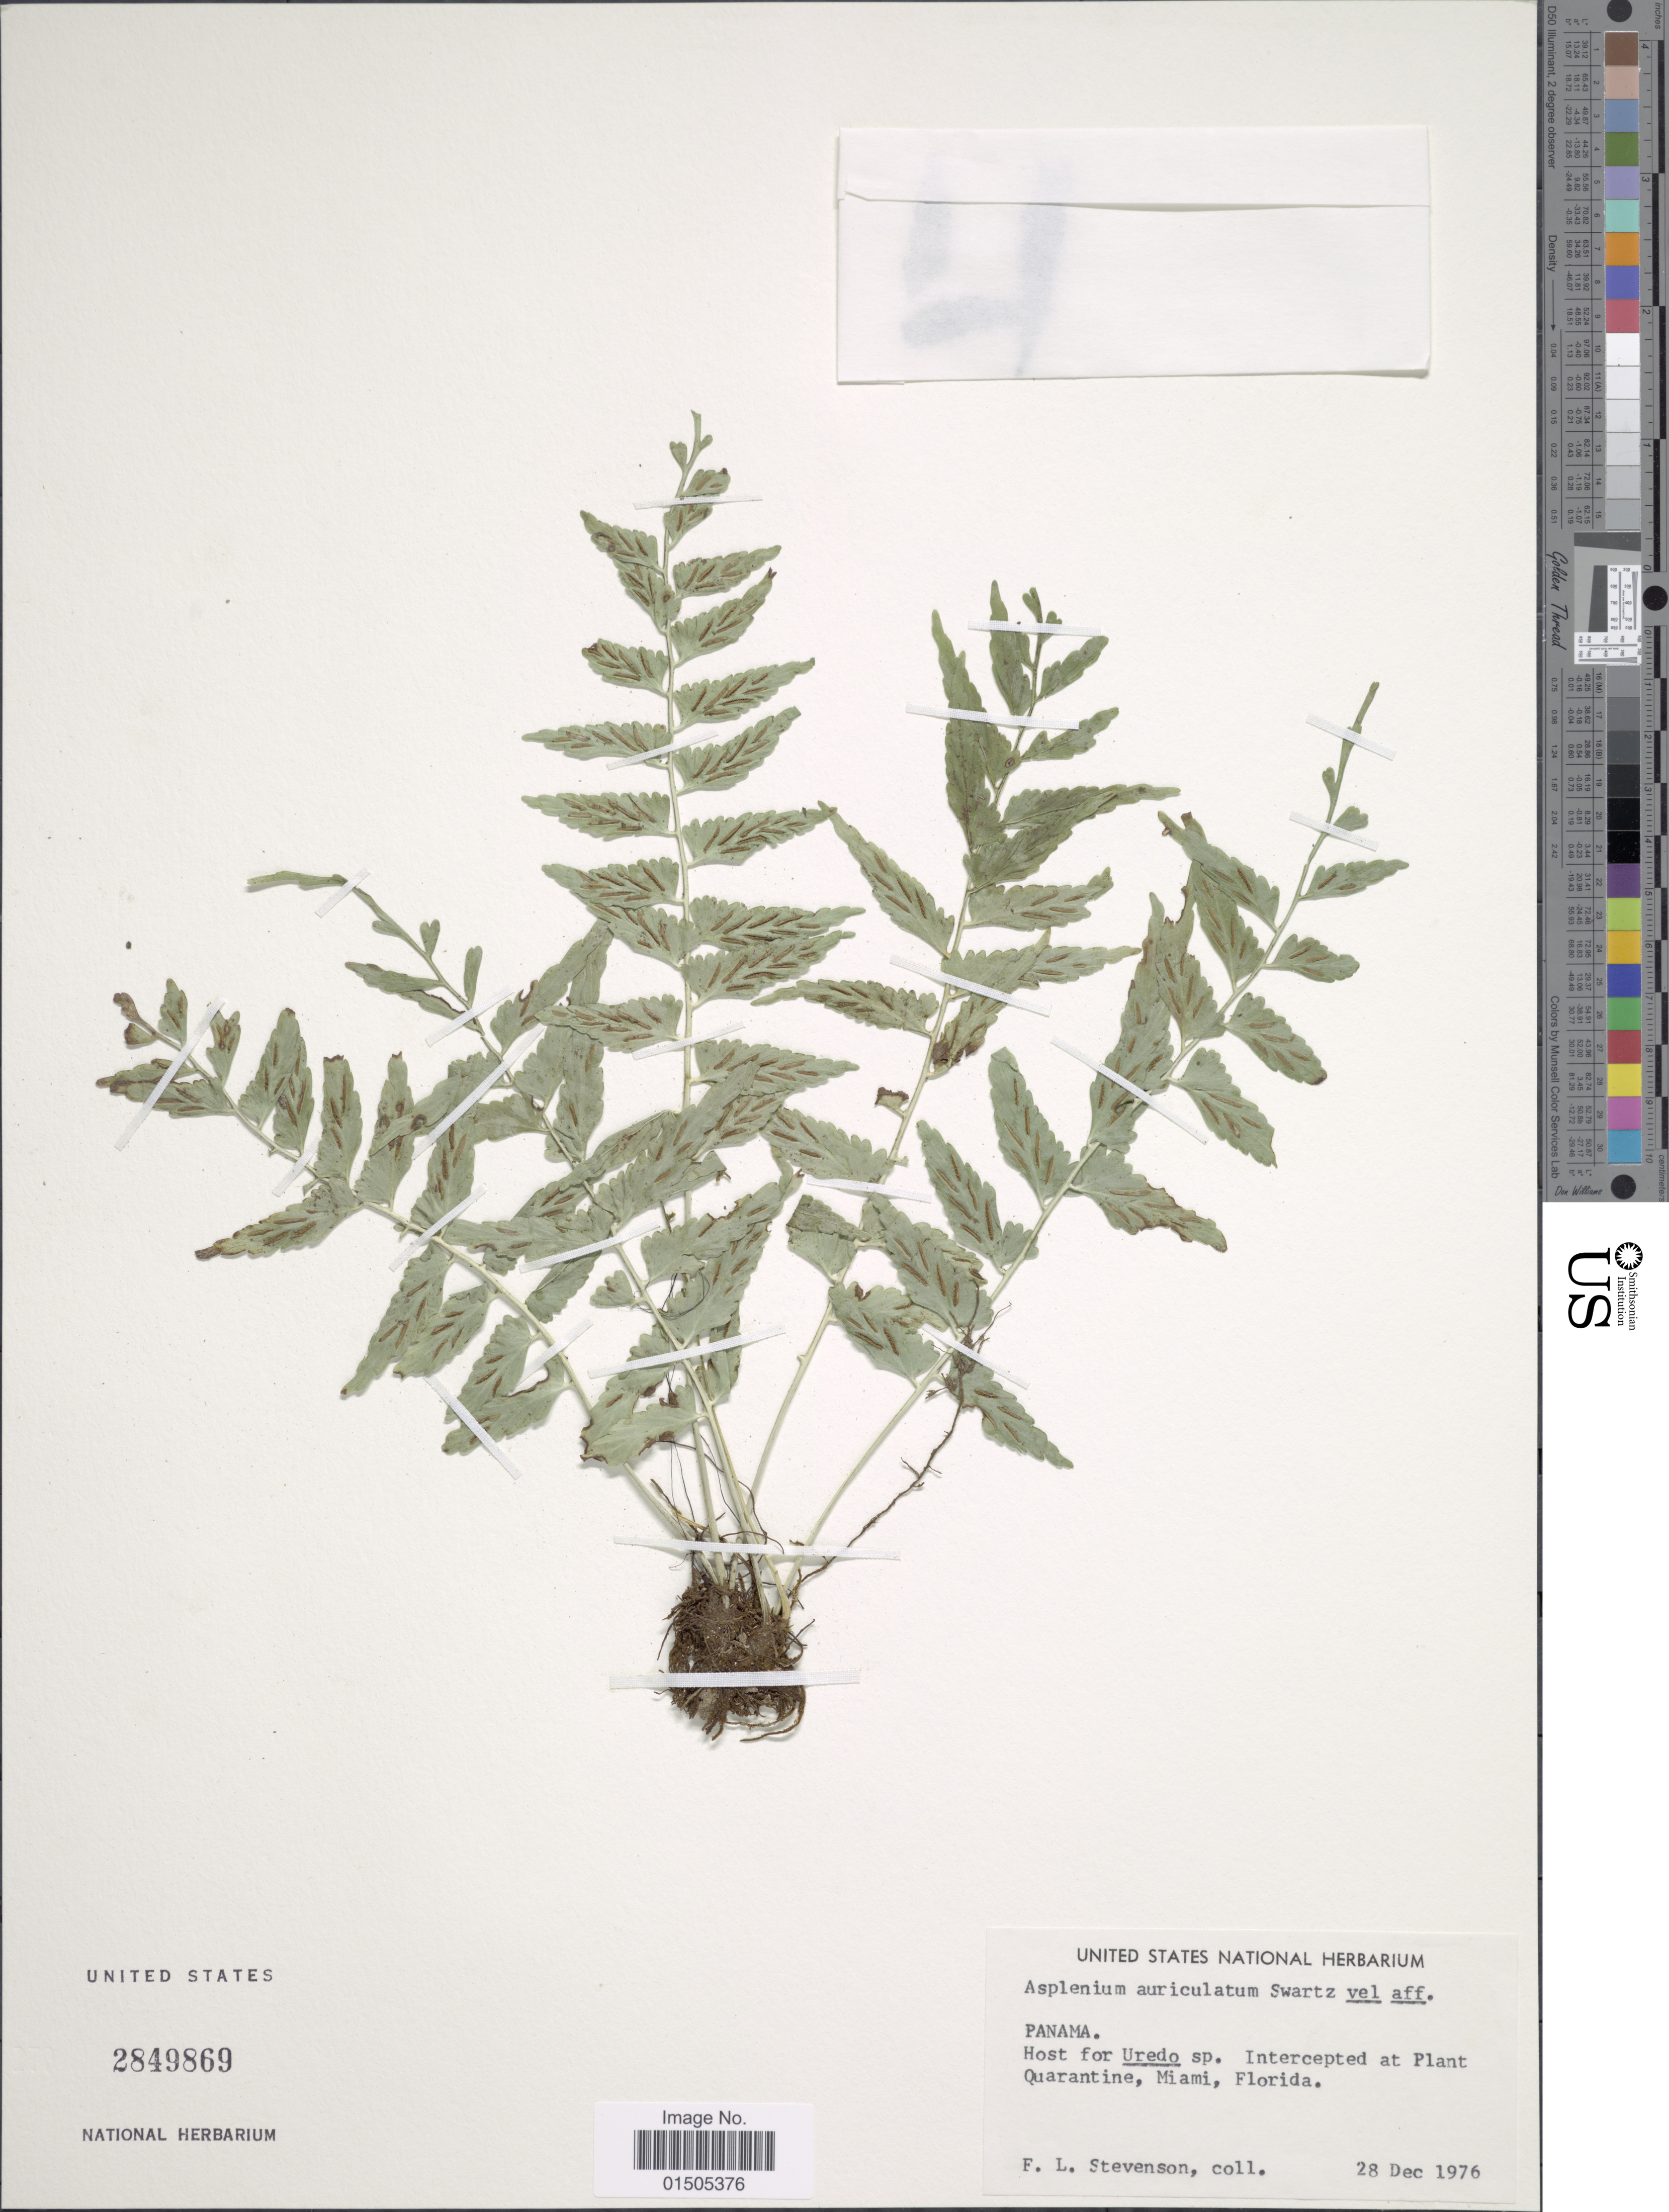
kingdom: Plantae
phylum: Tracheophyta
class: Polypodiopsida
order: Polypodiales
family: Aspleniaceae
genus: Asplenium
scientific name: Asplenium auriculatum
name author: Sw.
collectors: F. Stevenson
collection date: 1976-12-28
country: Panama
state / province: Panamá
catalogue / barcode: US 2849869